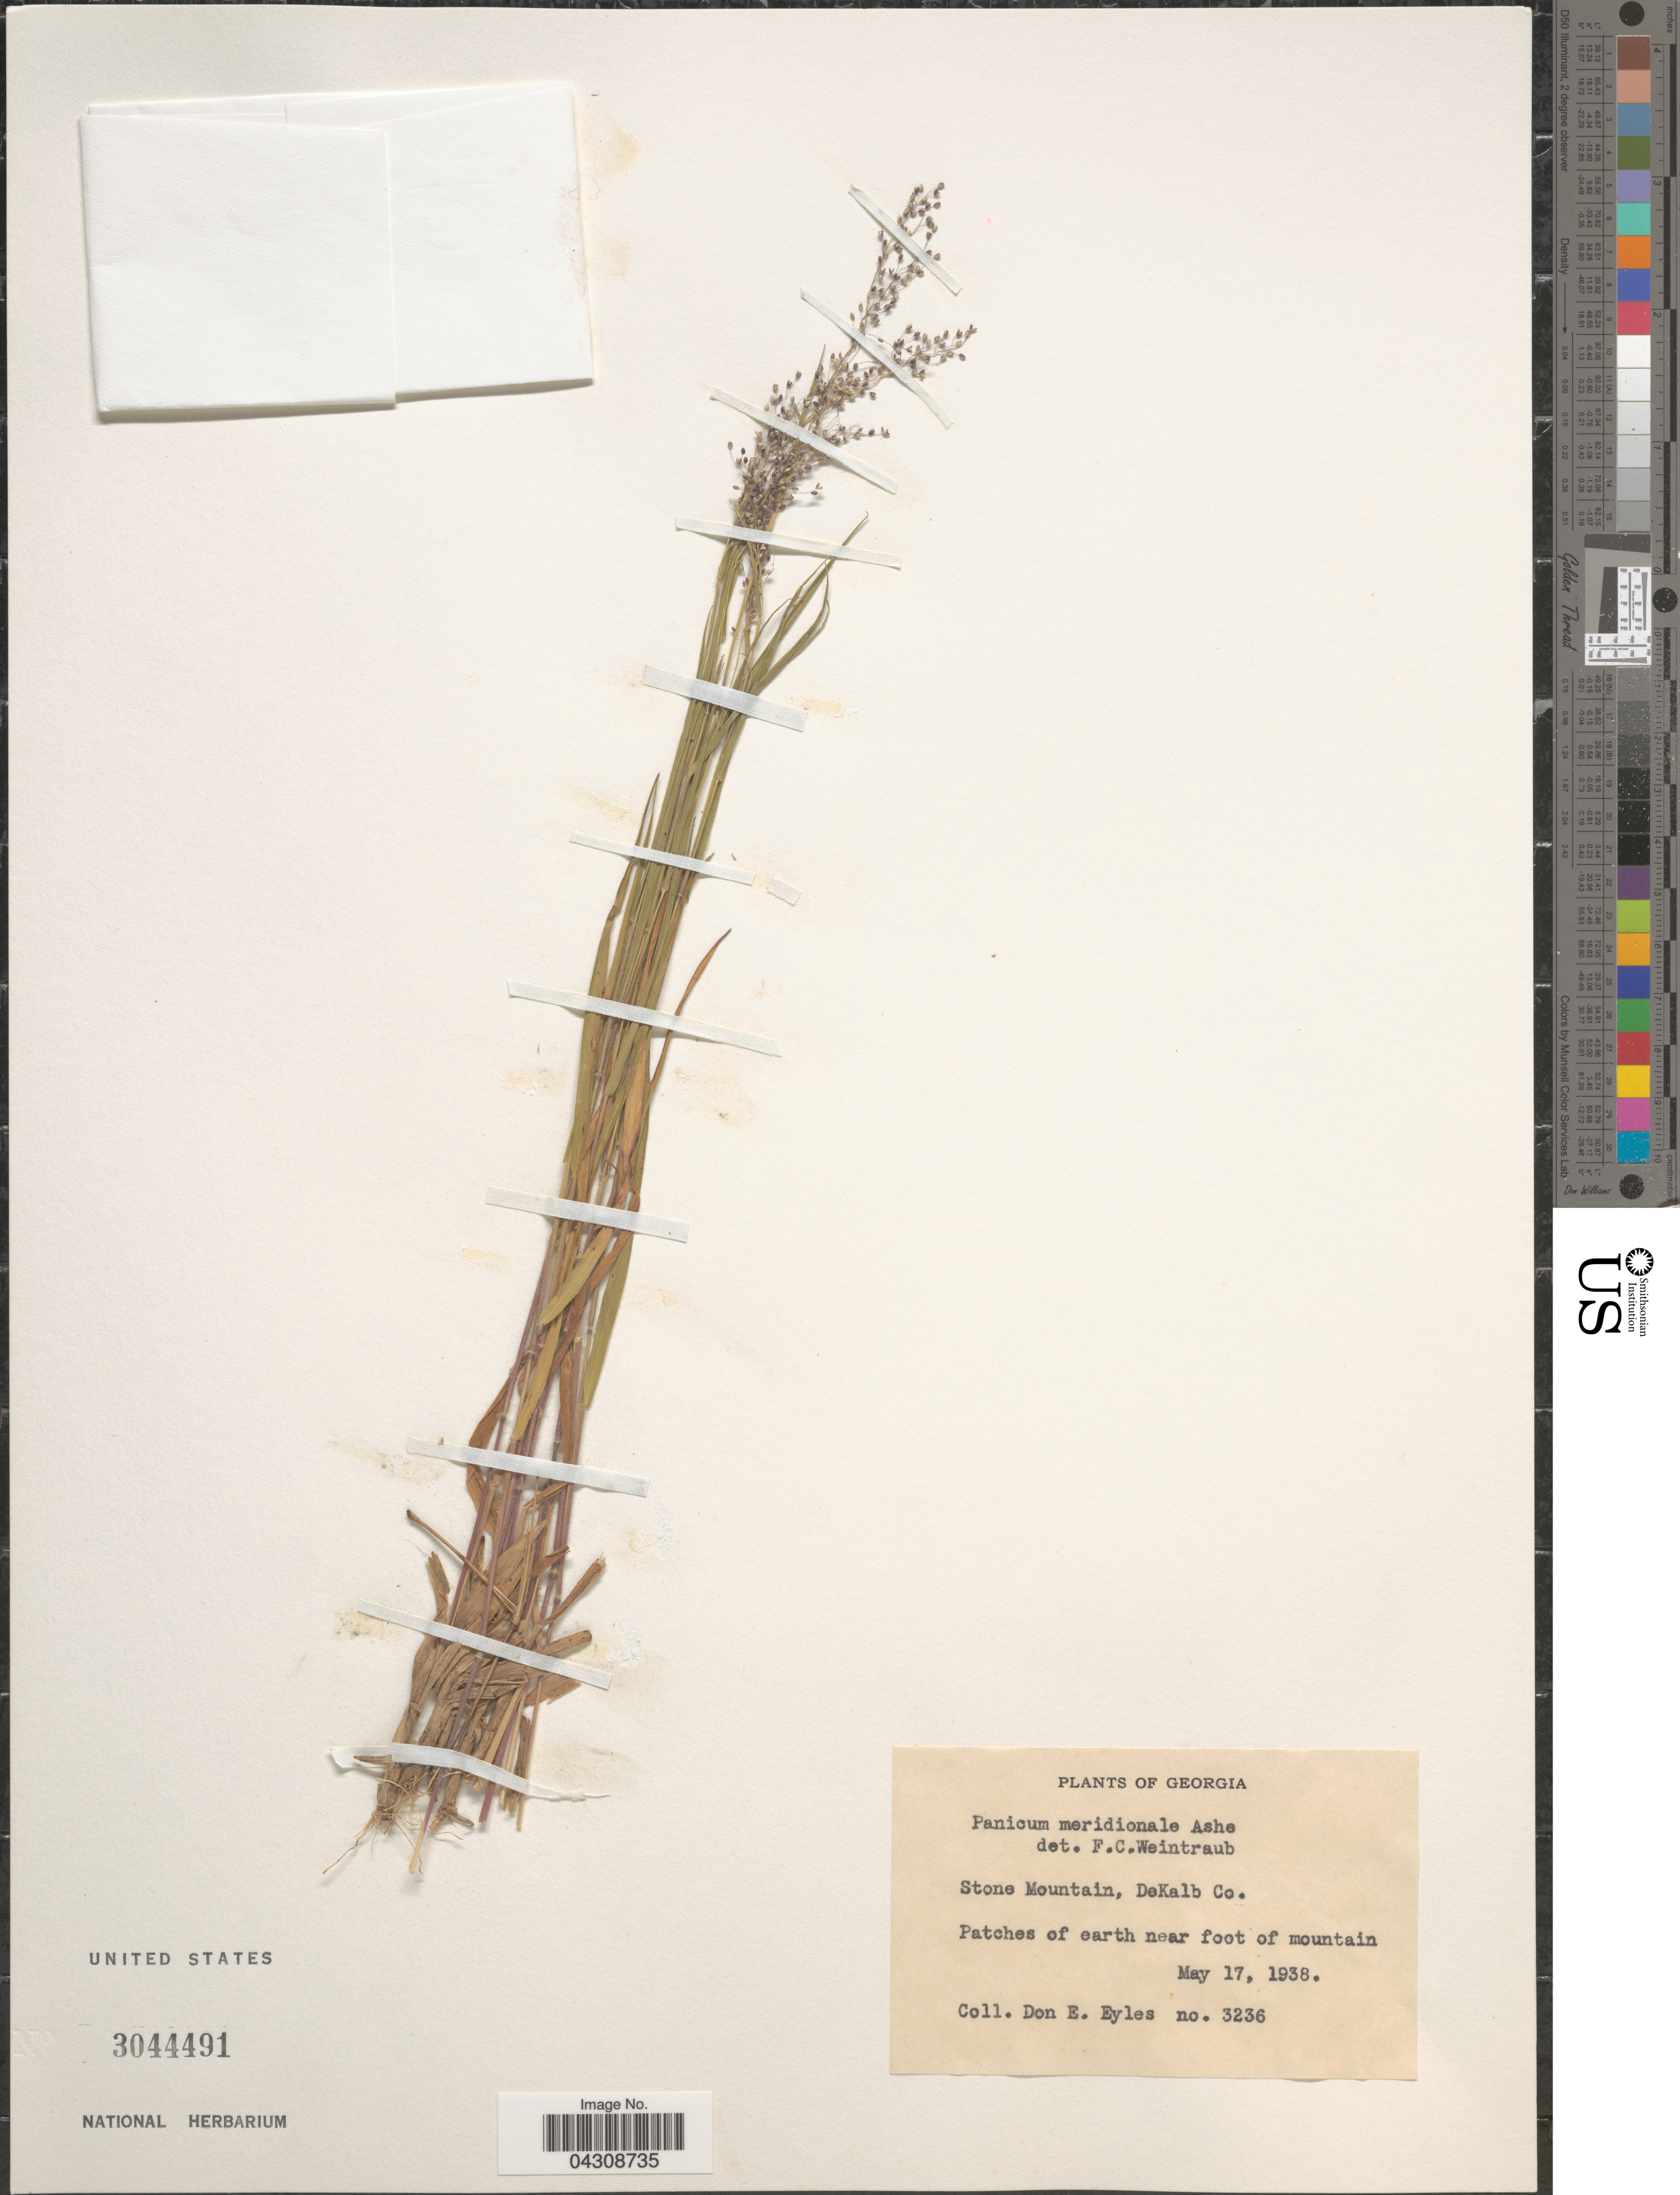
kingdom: Plantae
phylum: Tracheophyta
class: Liliopsida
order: Poales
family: Poaceae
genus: Dichanthelium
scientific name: Dichanthelium acuminatum var. acuminatum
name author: (Sw.) Gould & C.A. Clark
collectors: D. Eyles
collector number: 3236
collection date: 1938-05-17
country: United States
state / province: Georgia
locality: Stone Mountain, DeKalb Co. Patches of earth near foot of mountain.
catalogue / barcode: US 3044491